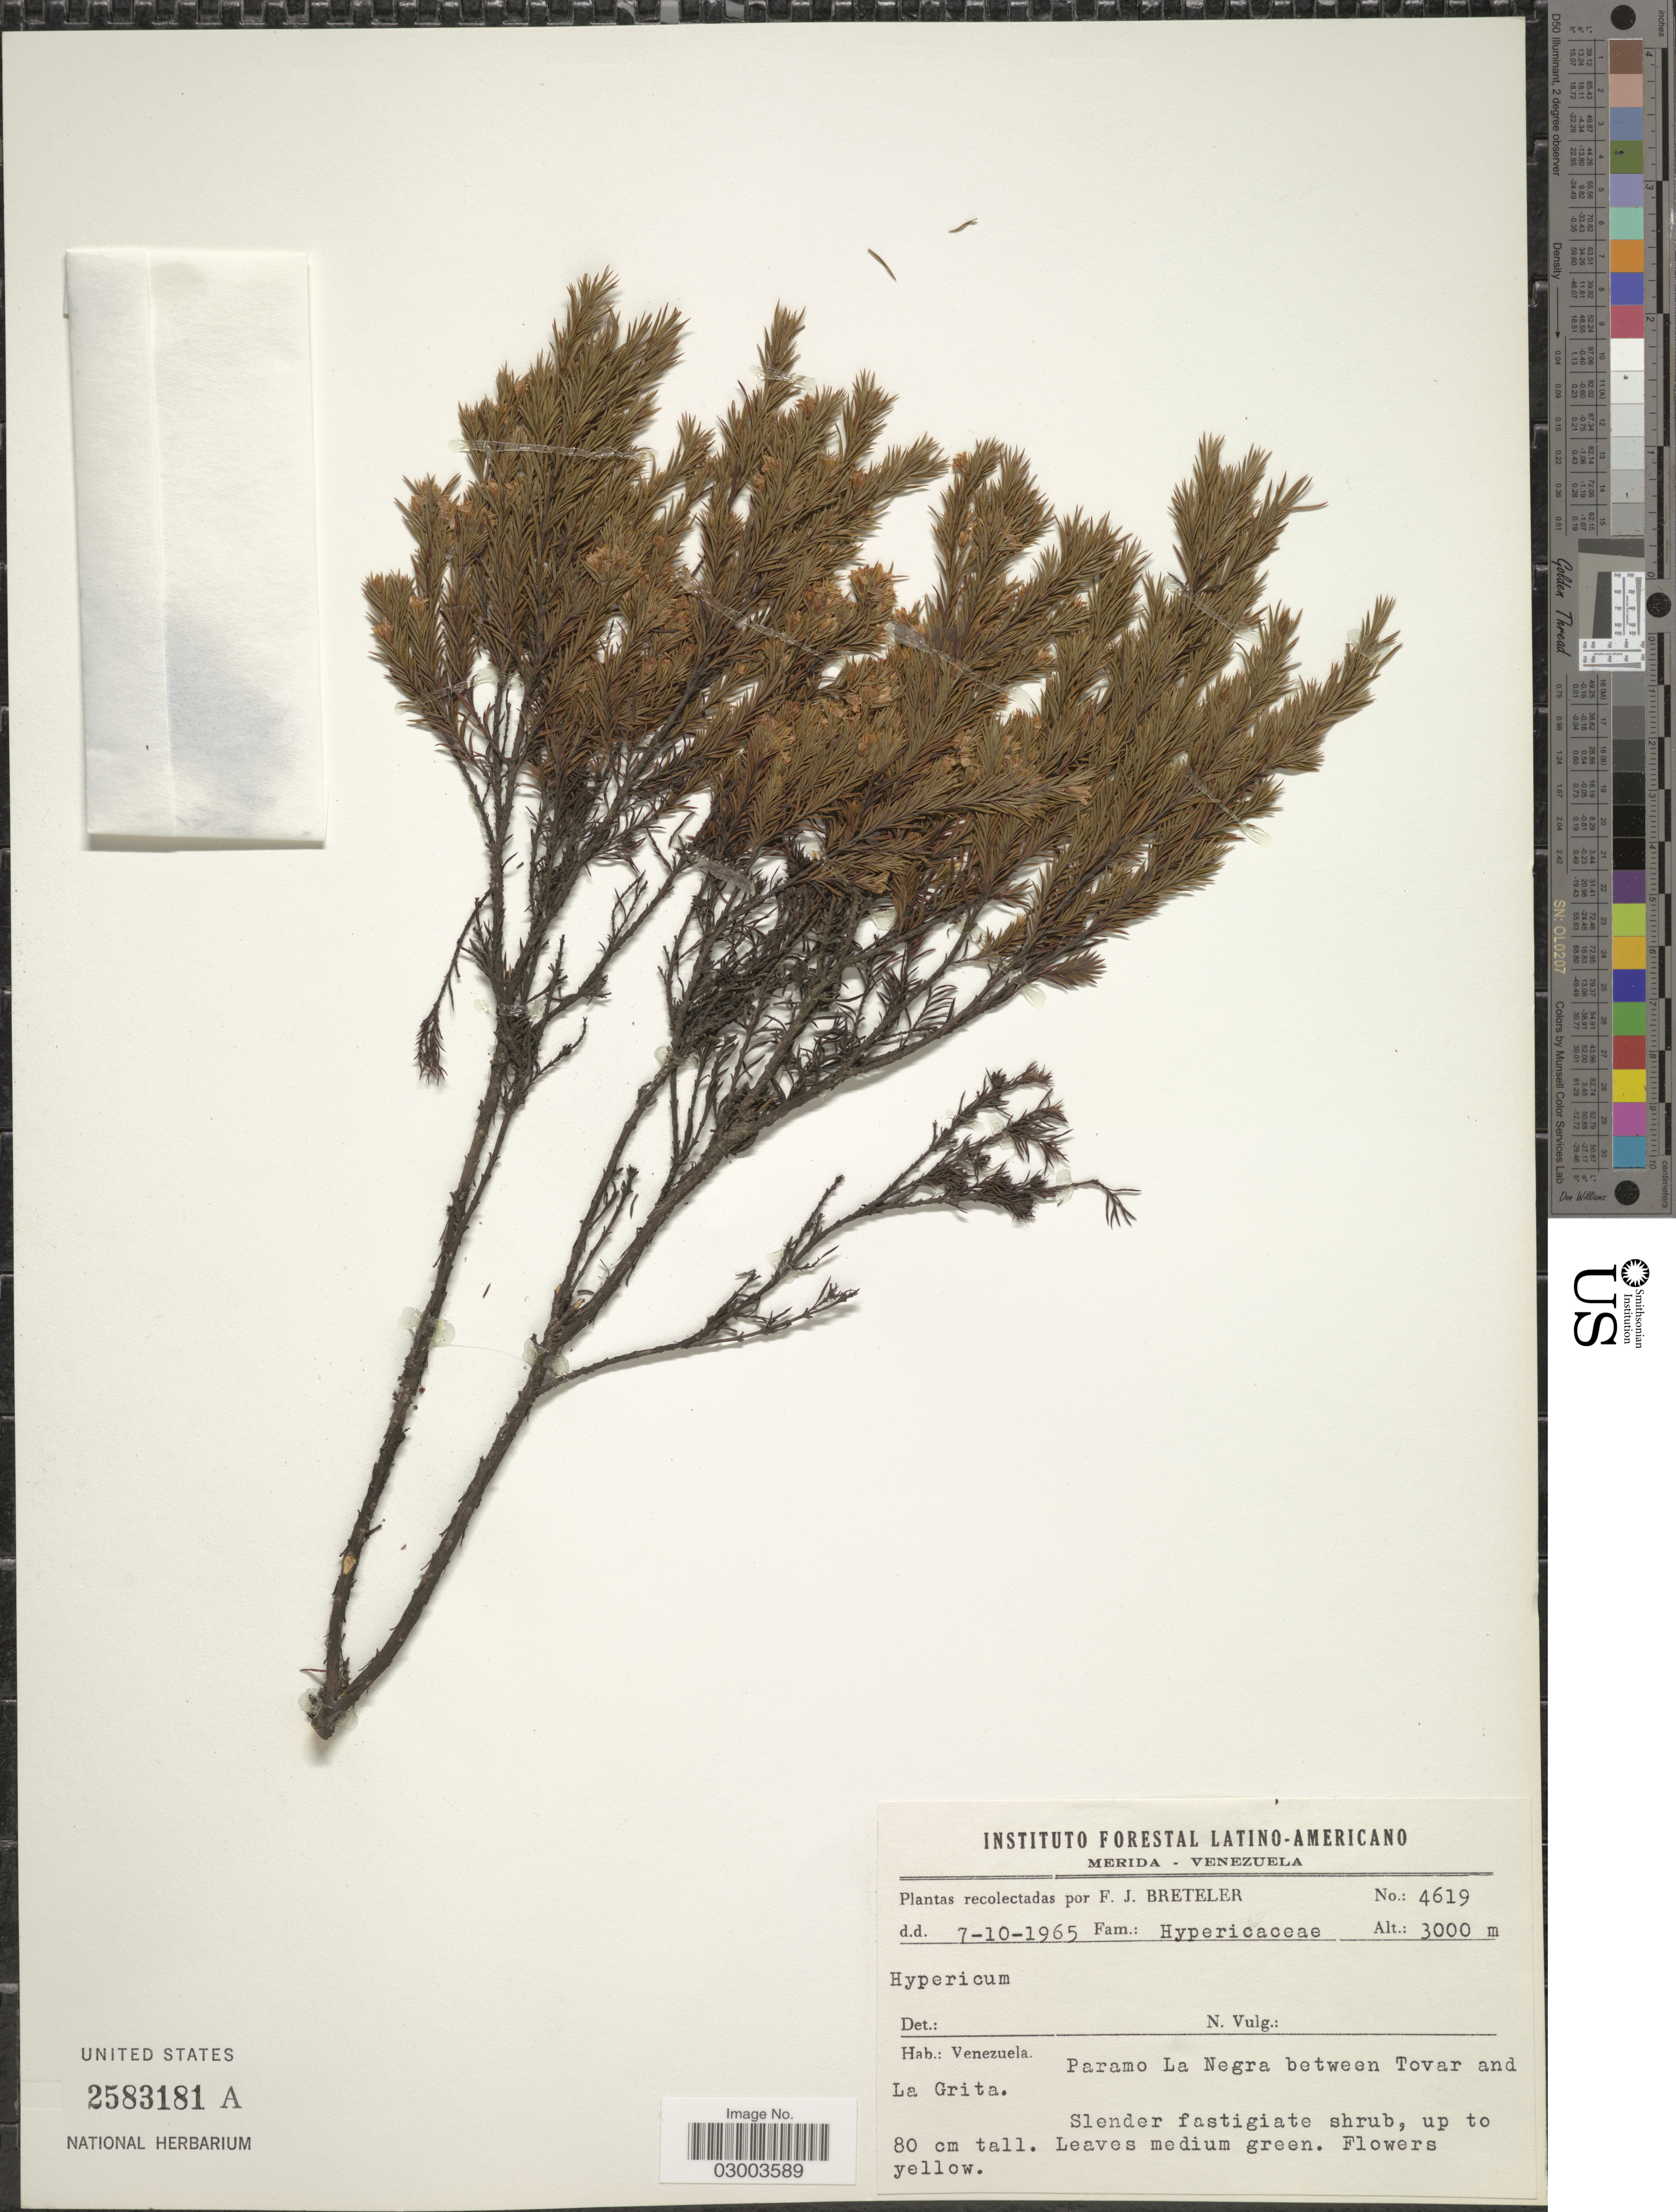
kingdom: Plantae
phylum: Tracheophyta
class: Magnoliopsida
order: Malpighiales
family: Hypericaceae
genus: Hypericum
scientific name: Hypericum juniperinum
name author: Kunth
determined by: Robson, Norman K. B.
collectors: F. J. Breteler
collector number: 4619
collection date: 1965-10-07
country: Venezuela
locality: Paramo La Negra between Tovar and La Grita.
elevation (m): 3000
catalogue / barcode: US 2583181A